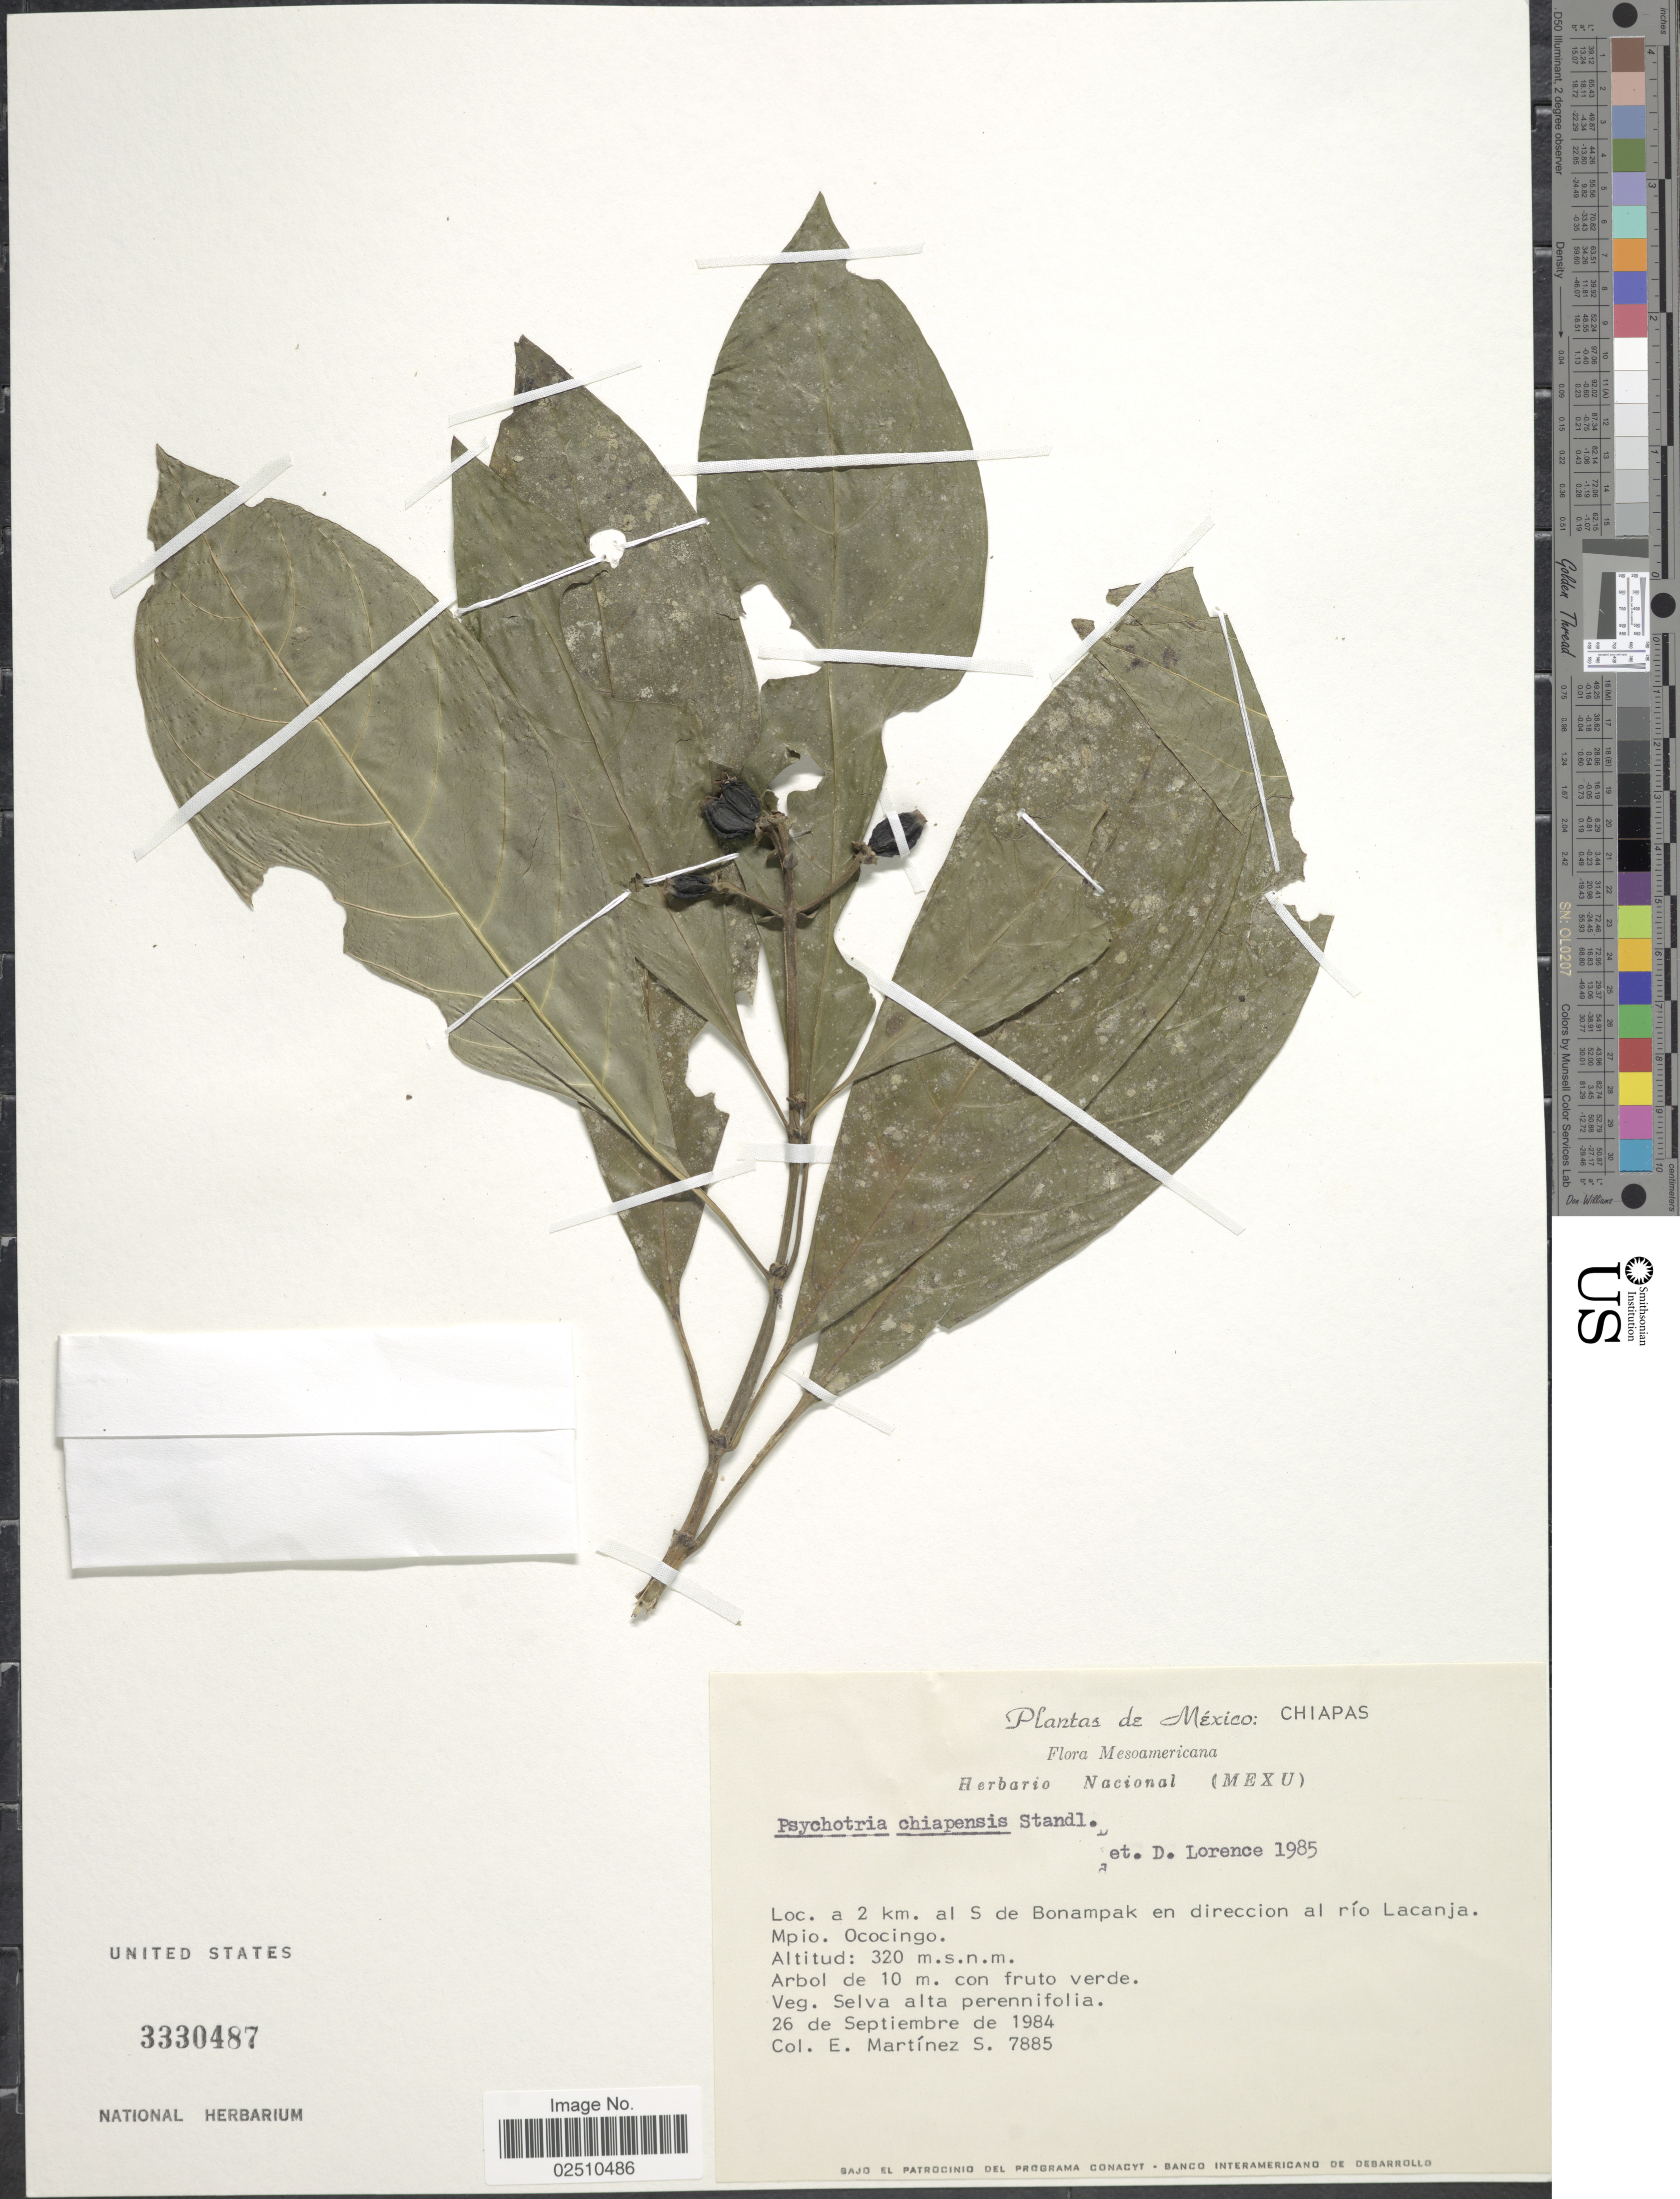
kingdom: Plantae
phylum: Tracheophyta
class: Magnoliopsida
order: Gentianales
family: Rubiaceae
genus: Psychotria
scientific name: Psychotria chiapensis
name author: Standl.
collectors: E. M. Martínez S.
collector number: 7885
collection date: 1984-09-26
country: Mexico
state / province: Chiapas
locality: A 2 km al S de Bonampak en direccion al rio Lacanja, Mpio. Ococingo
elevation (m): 320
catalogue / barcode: US 3330487